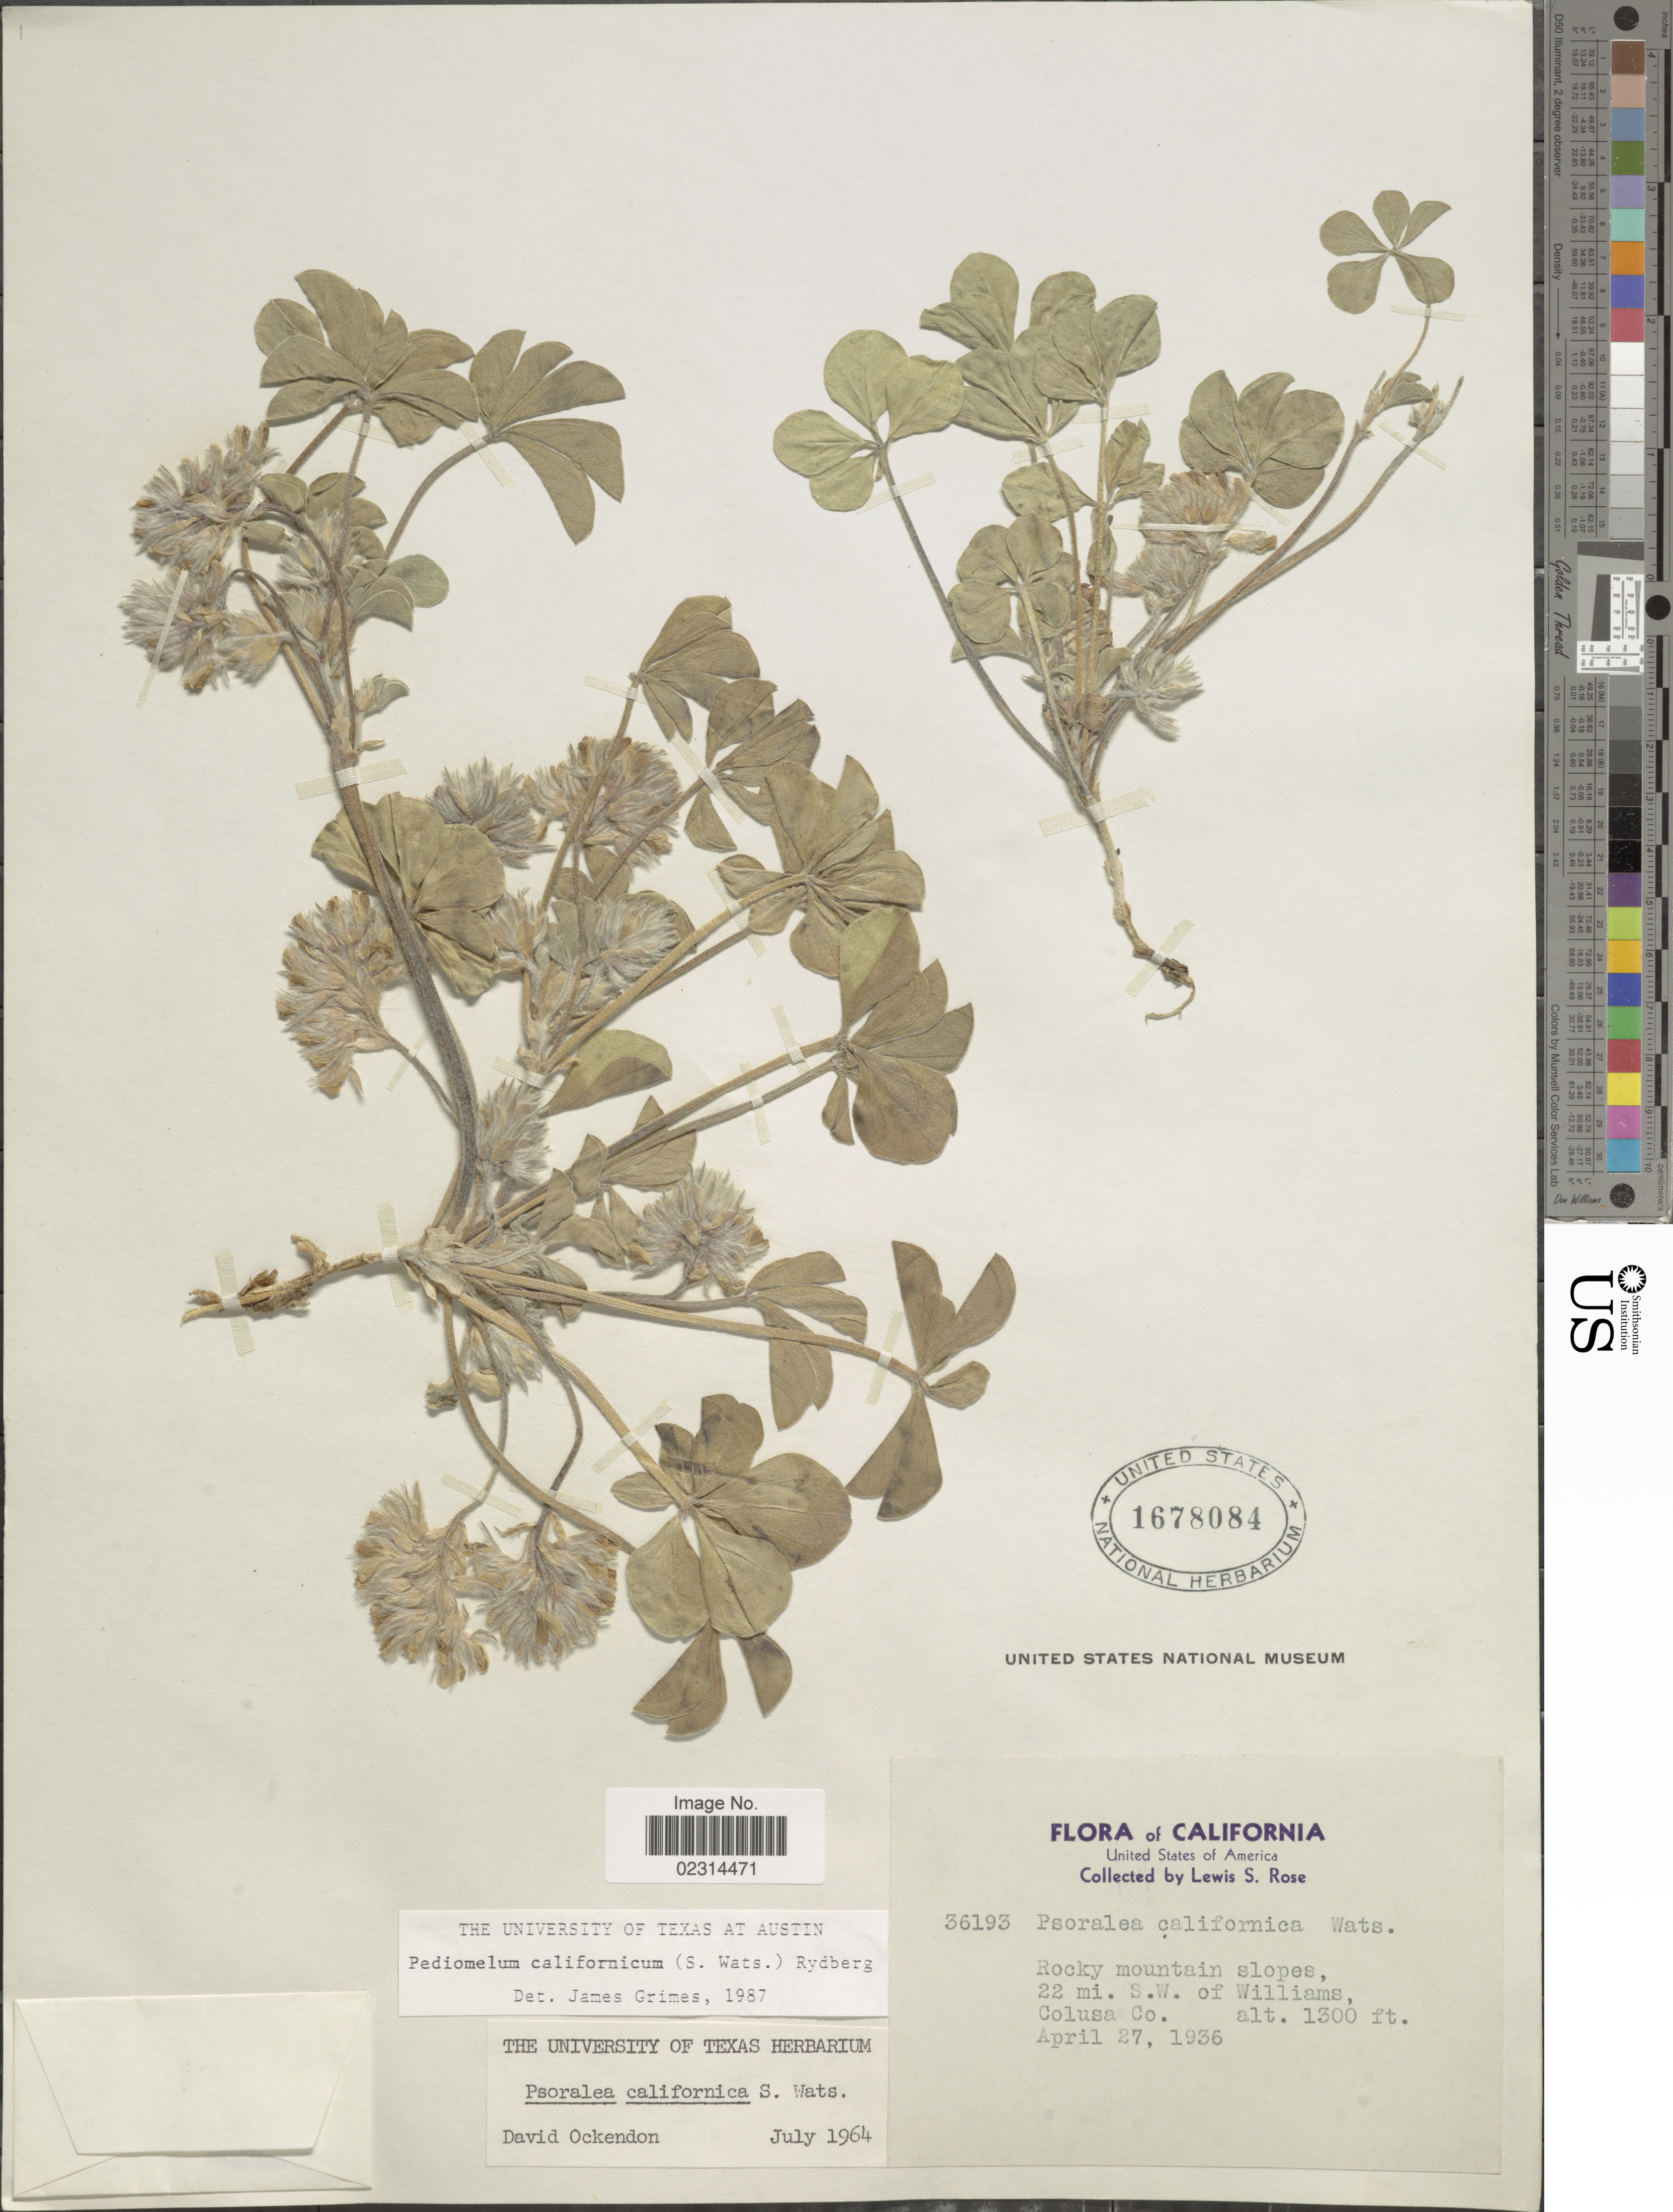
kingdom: Plantae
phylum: Tracheophyta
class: Magnoliopsida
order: Fabales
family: Fabaceae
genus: Pediomelum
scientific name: Pediomelum californicum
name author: (S. Watson) Rydb.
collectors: L. S. Rose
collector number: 36193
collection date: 1936-04-27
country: United States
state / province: California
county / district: Colusa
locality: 22 mi. S.W. of Williams, Colusa Co.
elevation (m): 396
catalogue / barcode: US 1678084